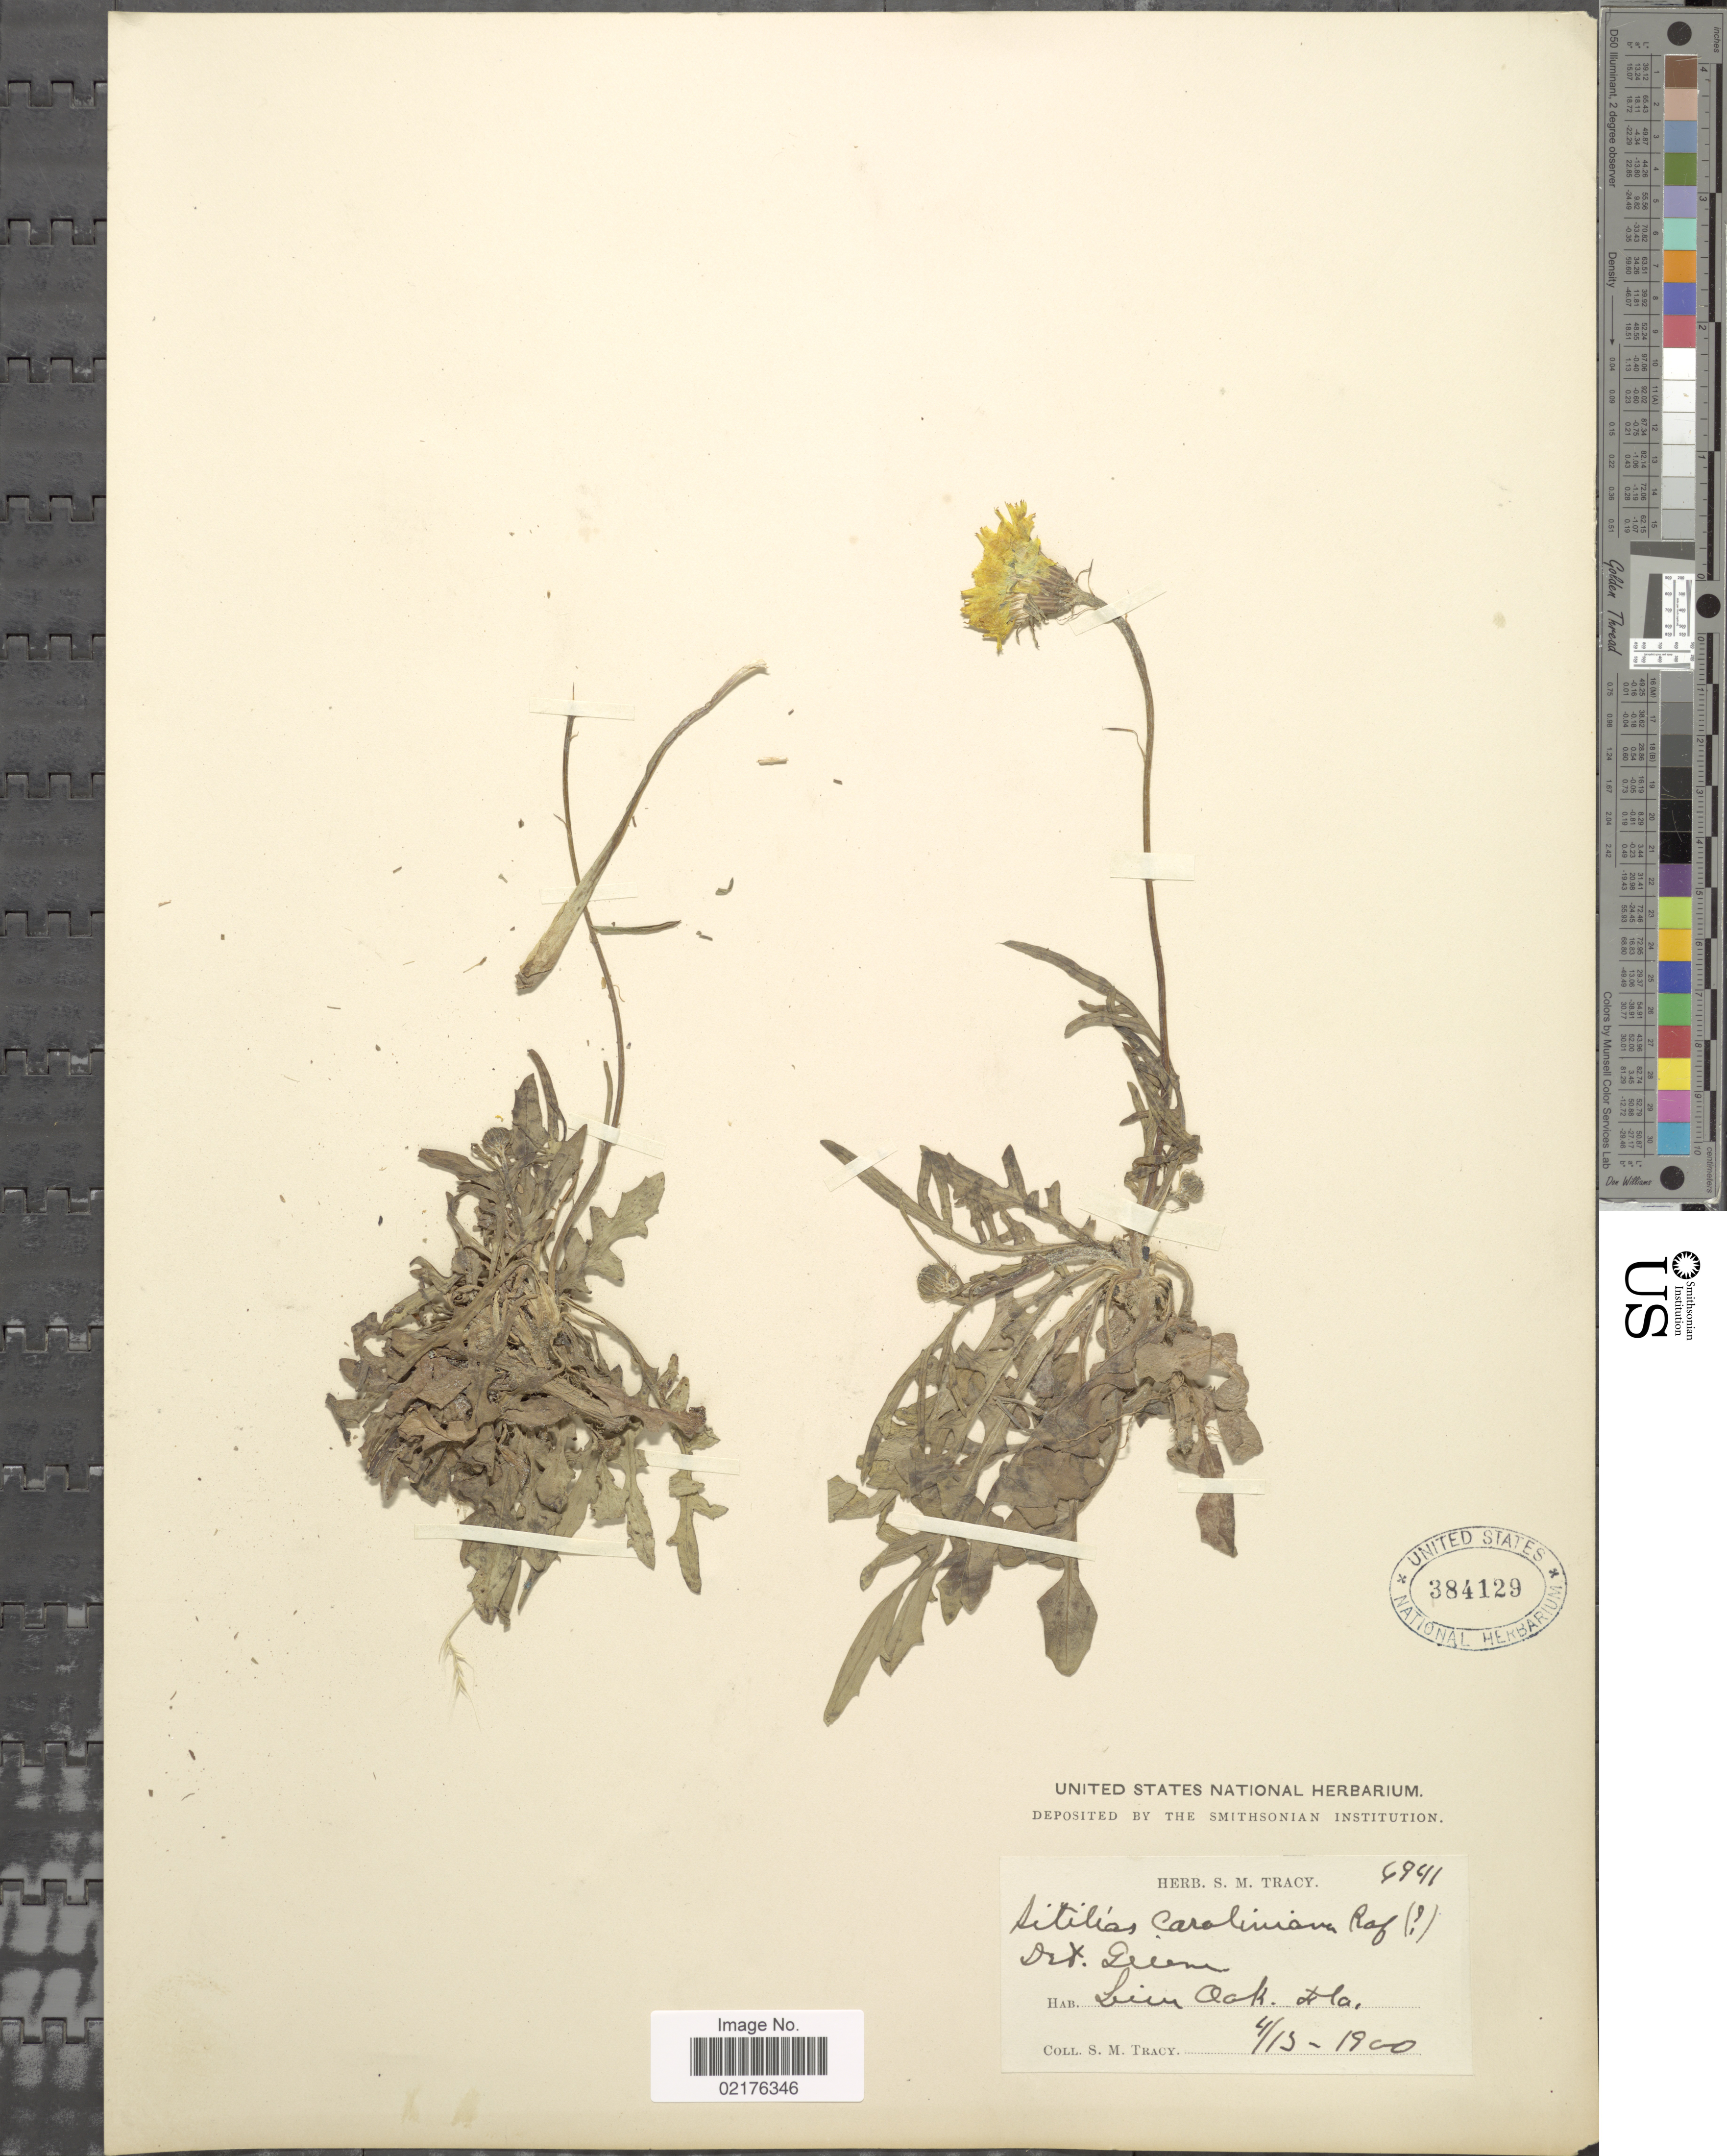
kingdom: Plantae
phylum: Tracheophyta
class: Magnoliopsida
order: Asterales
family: Asteraceae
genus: Pyrrhopappus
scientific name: Pyrrhopappus carolinianus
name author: (Walter) DC.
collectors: S. M. Tracy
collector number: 4941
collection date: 1900-04-13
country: United States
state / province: Florida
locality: Luim Co., Fla.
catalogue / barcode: US 384129